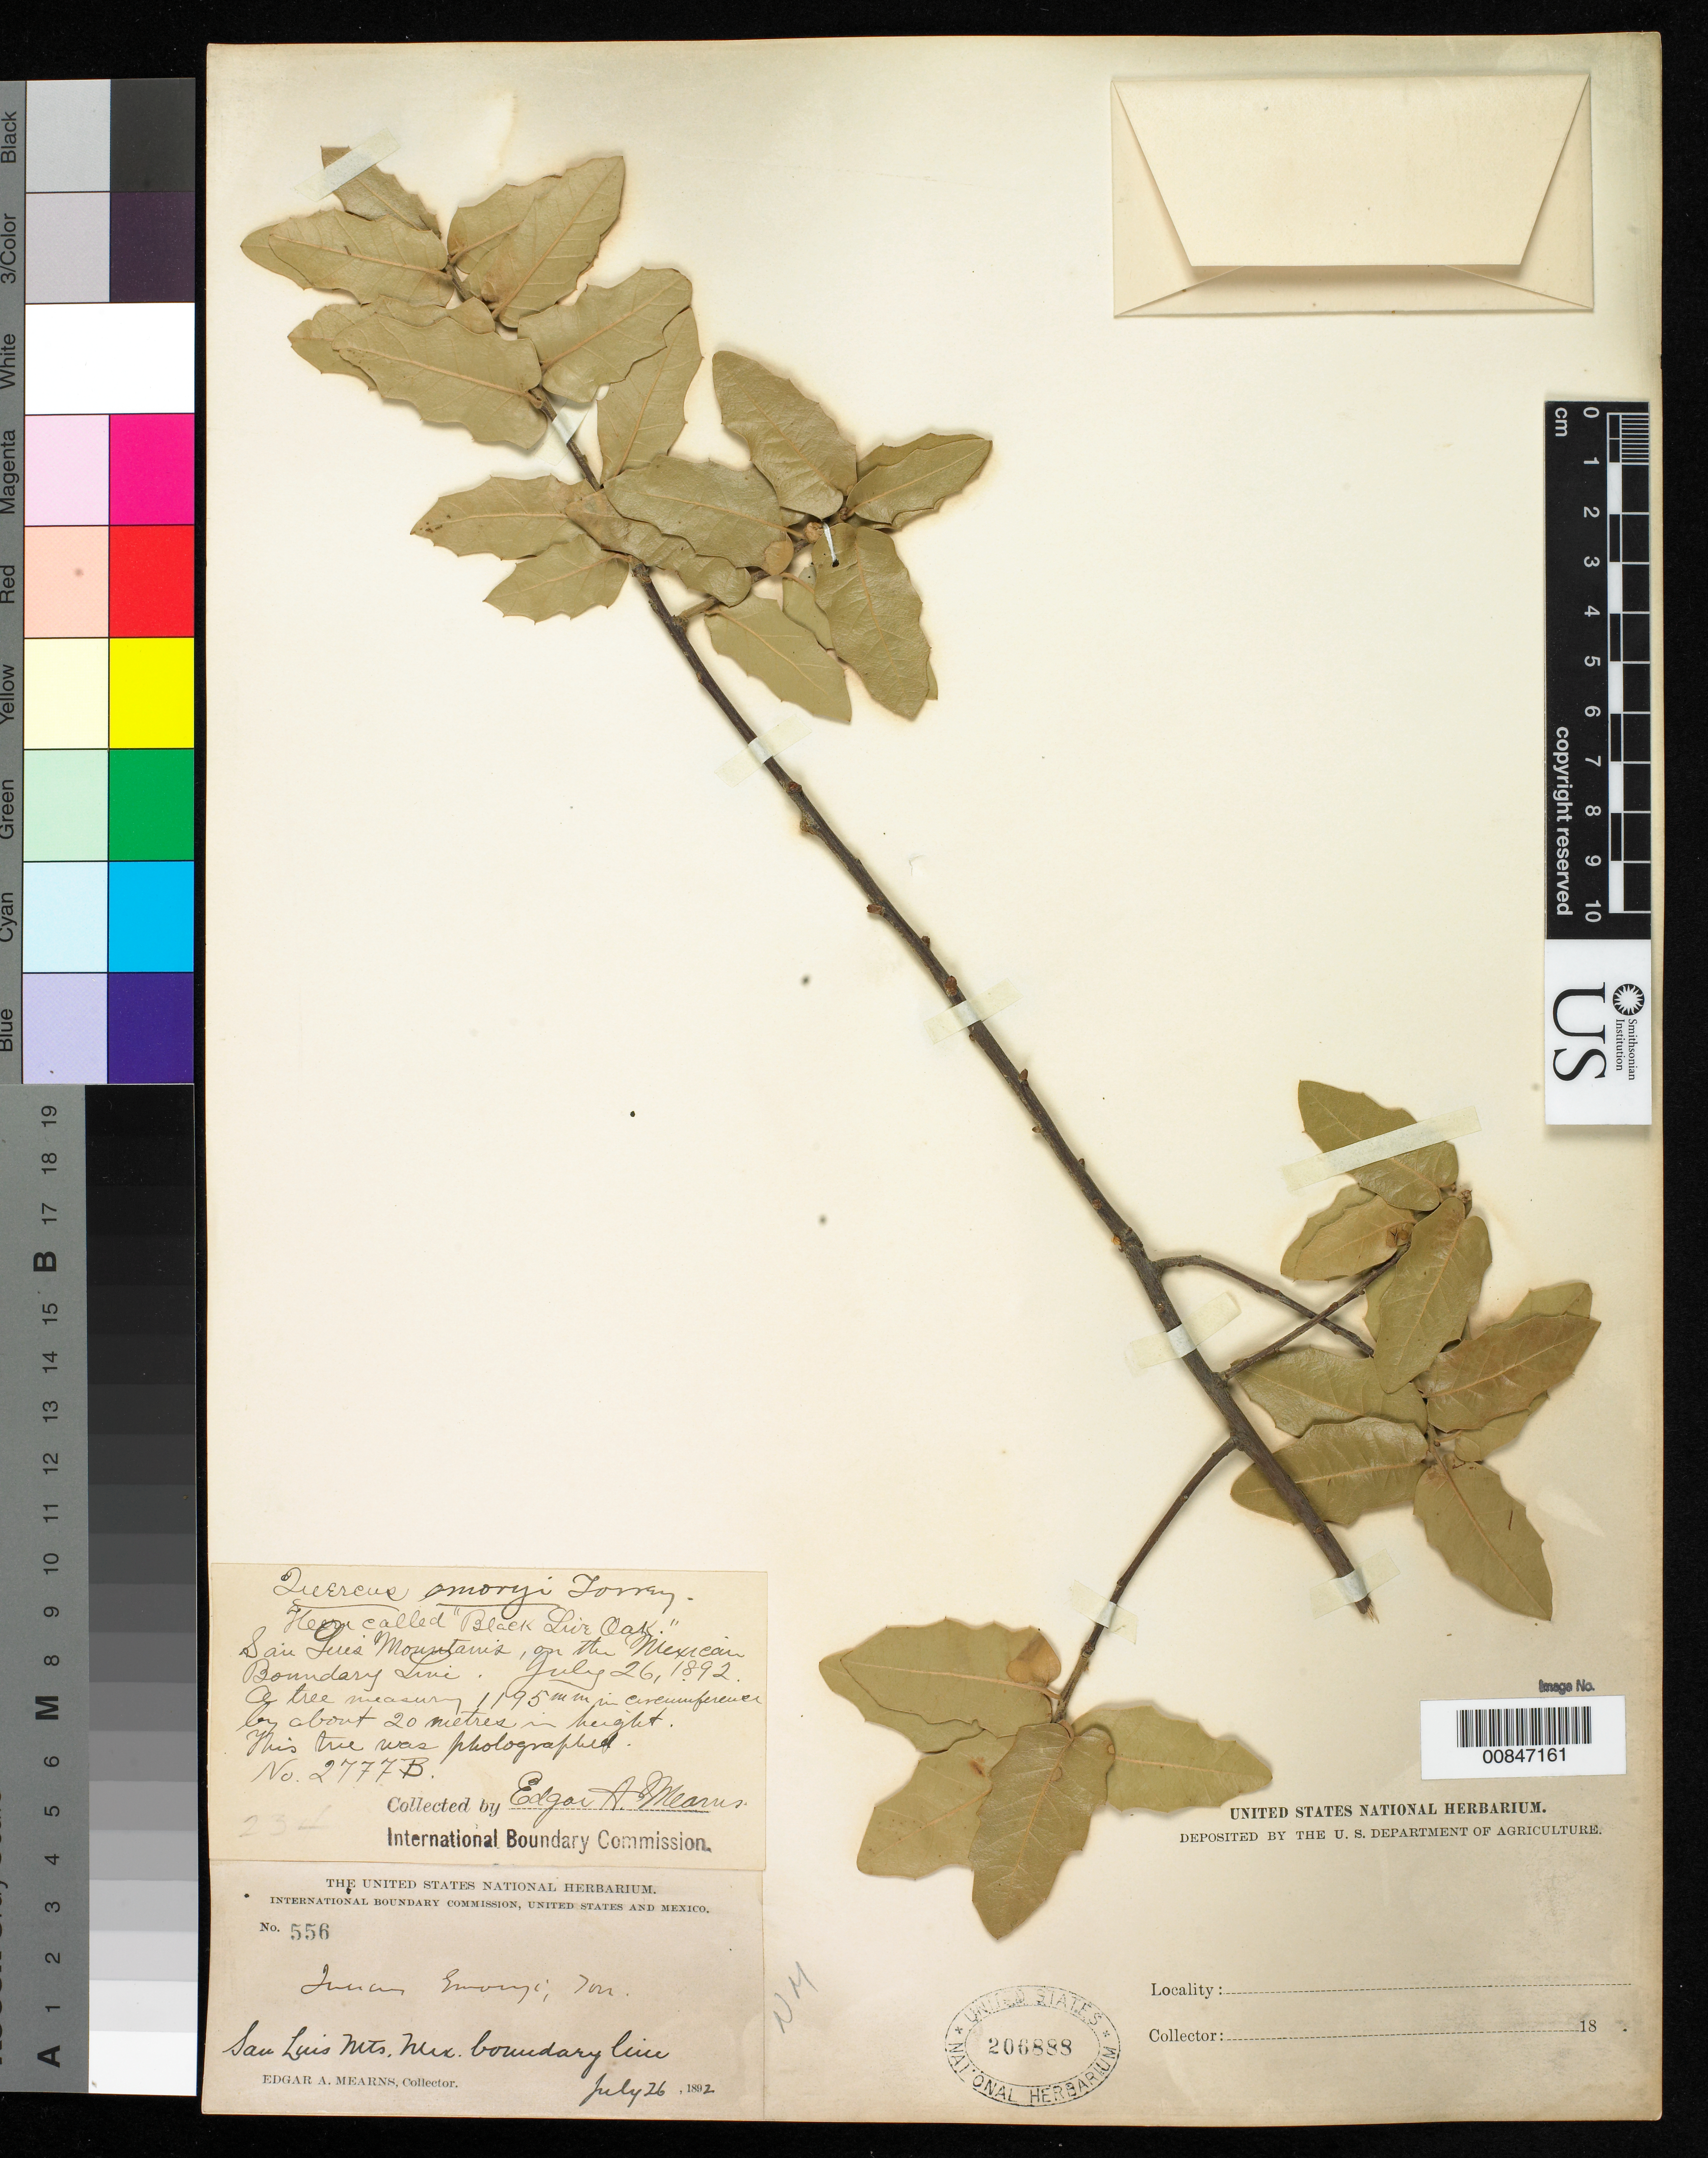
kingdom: Plantae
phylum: Tracheophyta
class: Magnoliopsida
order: Fagales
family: Fagaceae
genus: Quercus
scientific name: Quercus emoryi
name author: Torr. in Emory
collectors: E. A. Mearns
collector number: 556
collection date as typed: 26 Jul 1892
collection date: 1892-07-26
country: United States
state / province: New Mexico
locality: San Luis Mts., Mexican Boundary Line.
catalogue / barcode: US 206888